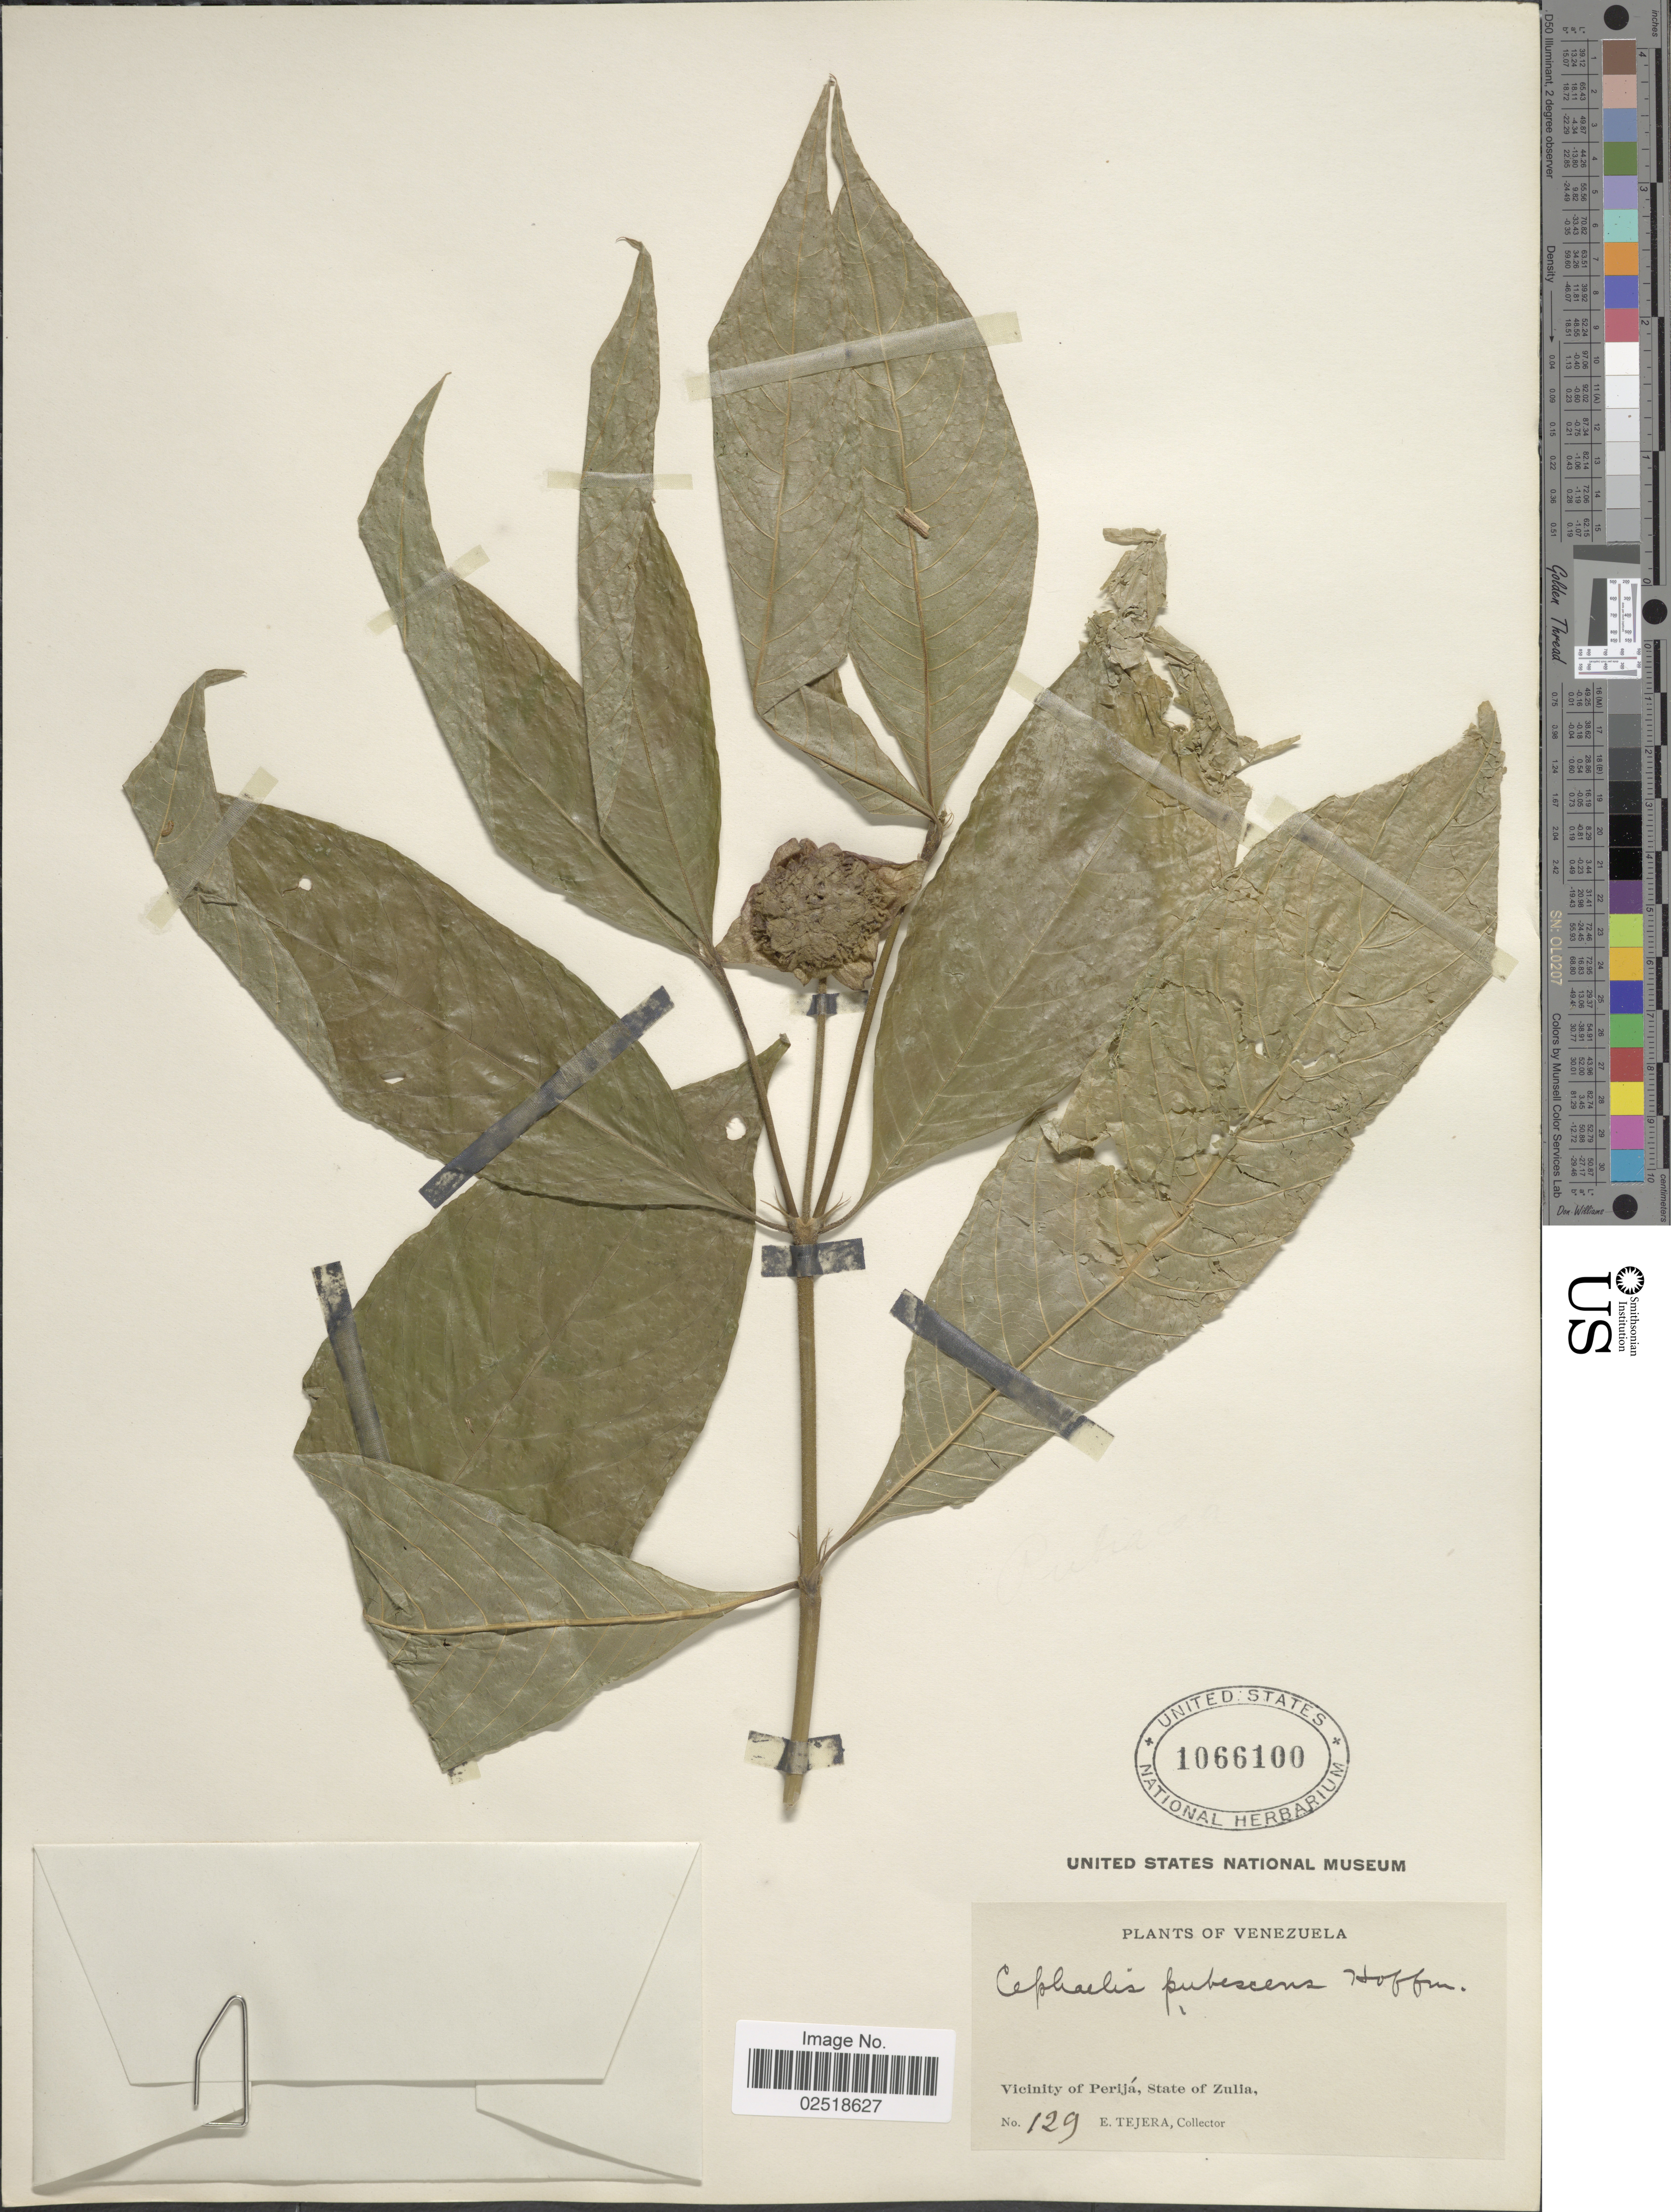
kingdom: Plantae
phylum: Tracheophyta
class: Magnoliopsida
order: Gentianales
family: Rubiaceae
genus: Psychotria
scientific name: Psychotria bracteocardia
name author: (DC.) Müll. Arg.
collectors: E. Tejera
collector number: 129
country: Venezuela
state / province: Zulia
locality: Vicinity of Perijá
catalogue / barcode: US 1066100